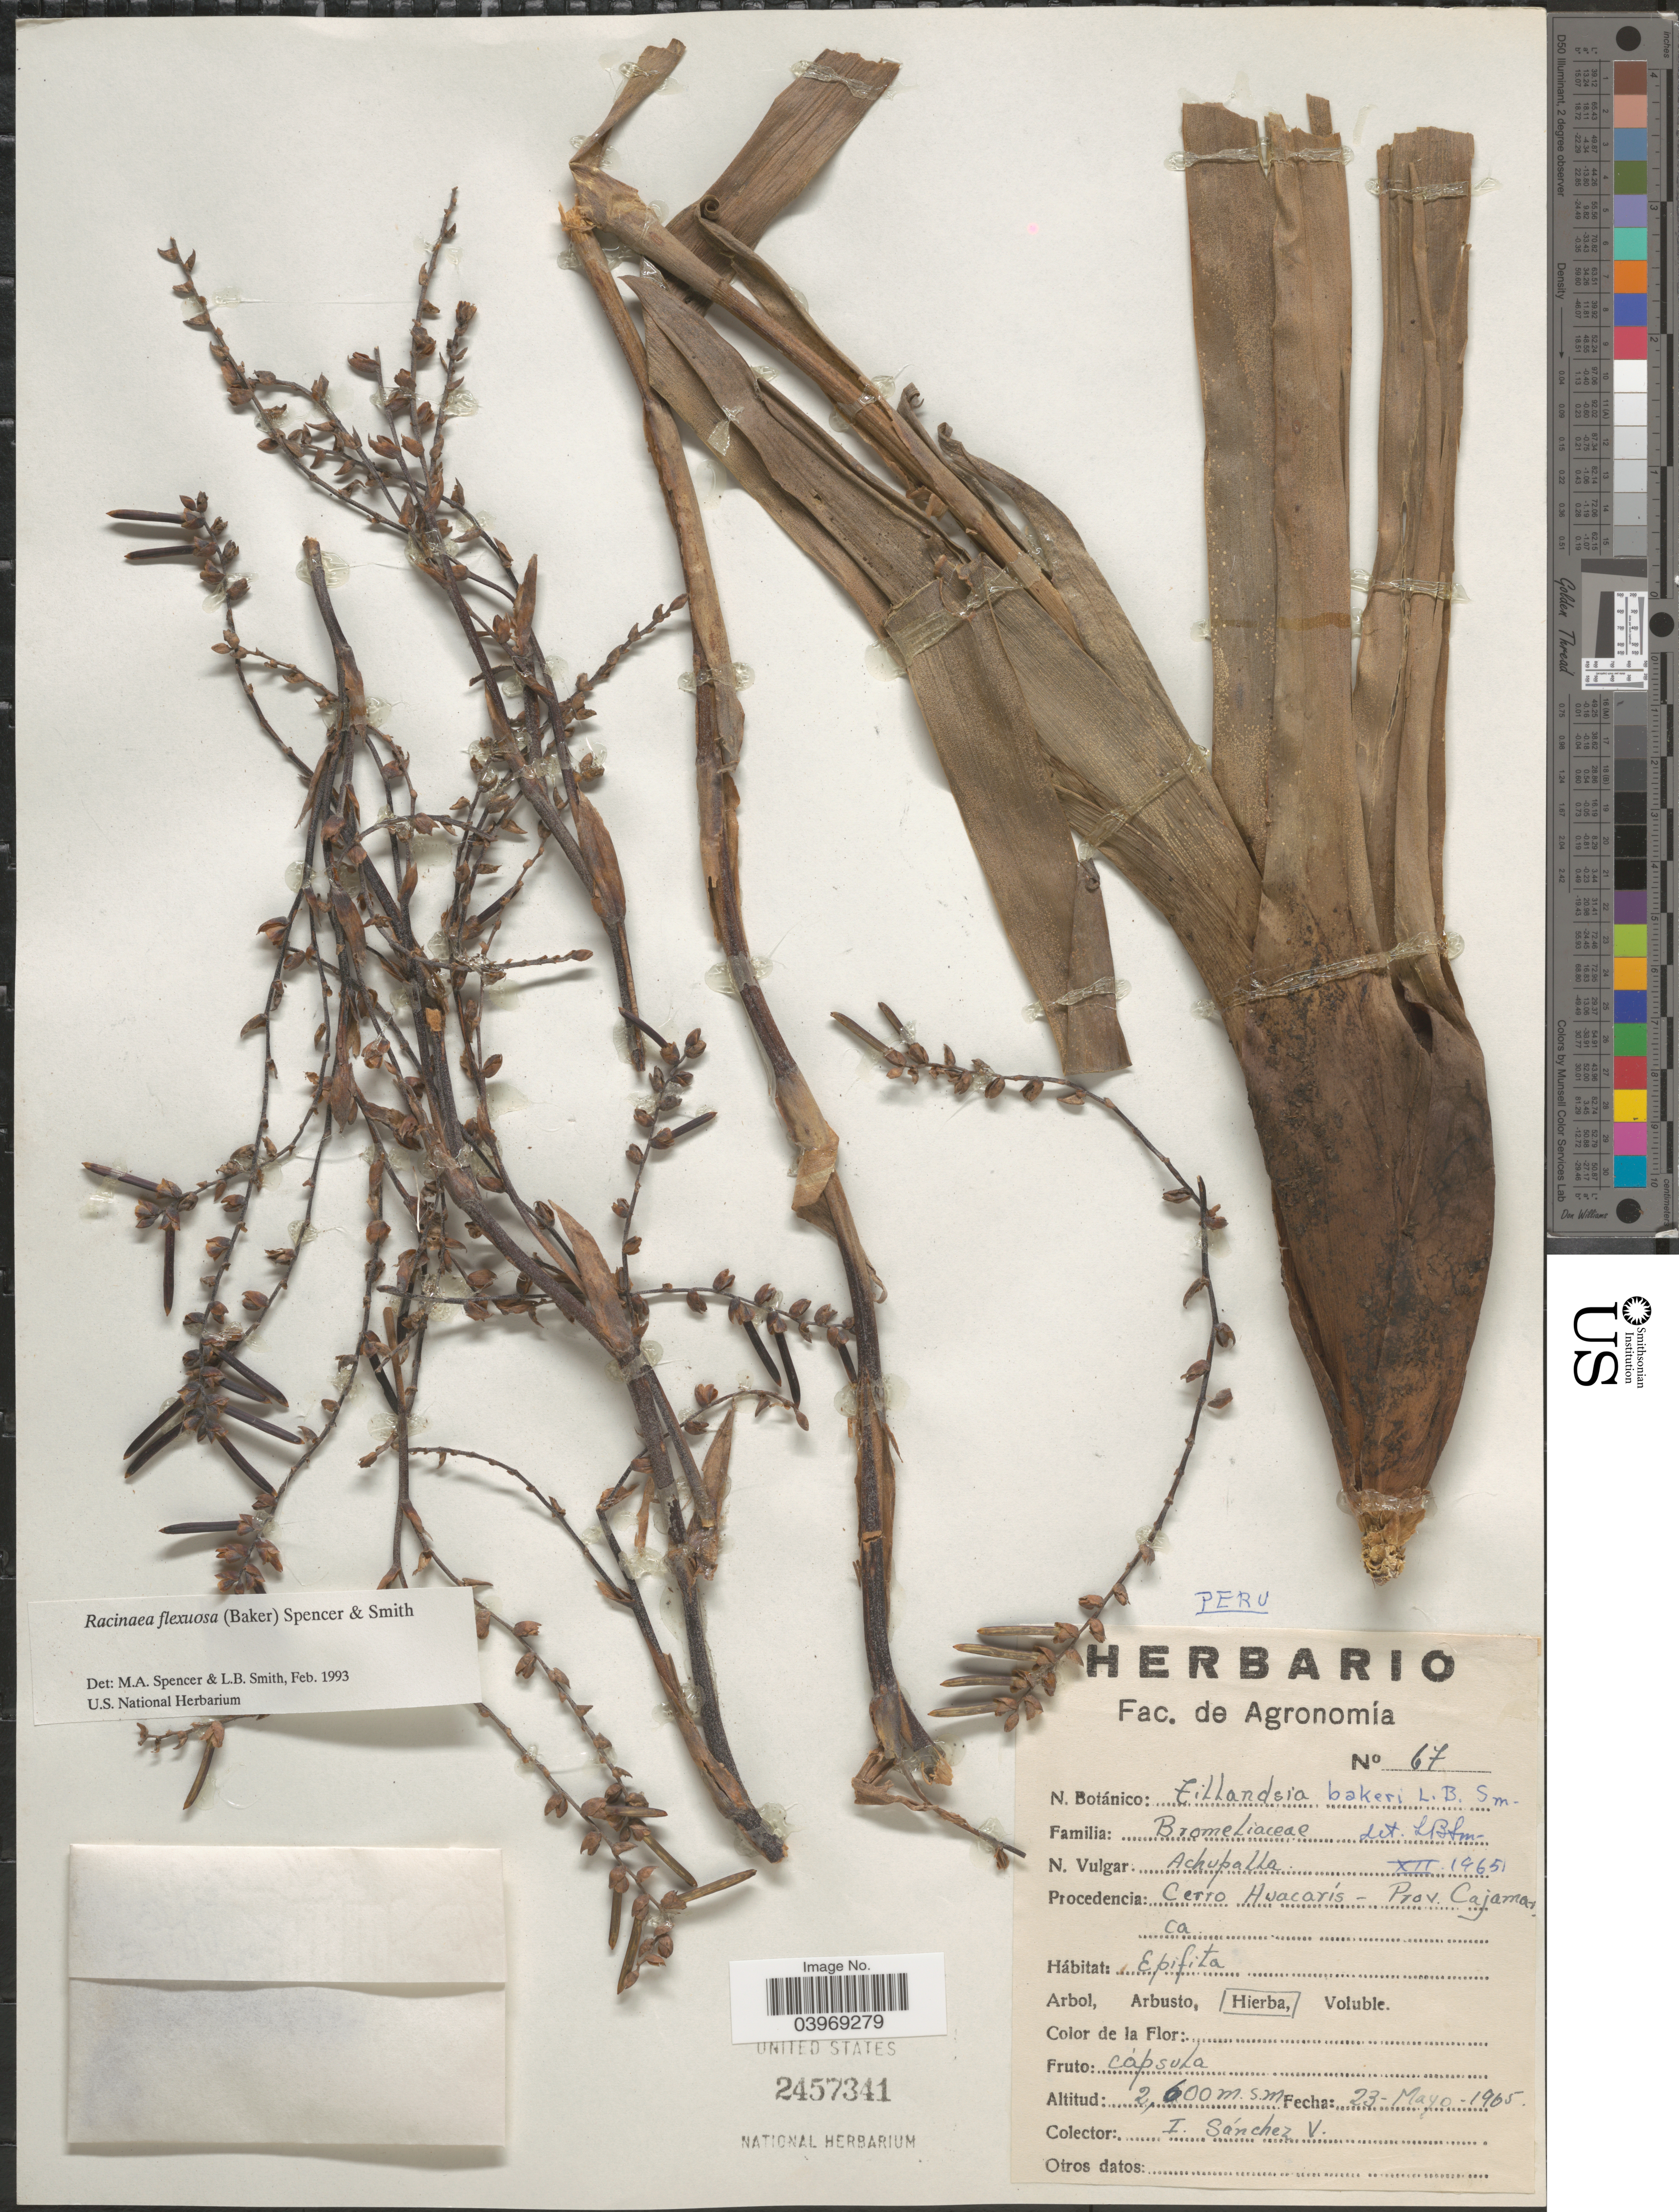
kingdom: Plantae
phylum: Tracheophyta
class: Liliopsida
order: Poales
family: Bromeliaceae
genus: Racinaea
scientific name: Racinaea flexuosa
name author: (Baker) M.A. Spencer & L.B. Sm.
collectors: I. Sánchez Vega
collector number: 67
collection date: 1965-05-23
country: Peru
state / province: Cajamarca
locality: Cerro Huacarís.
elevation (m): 2600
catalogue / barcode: US 2457341